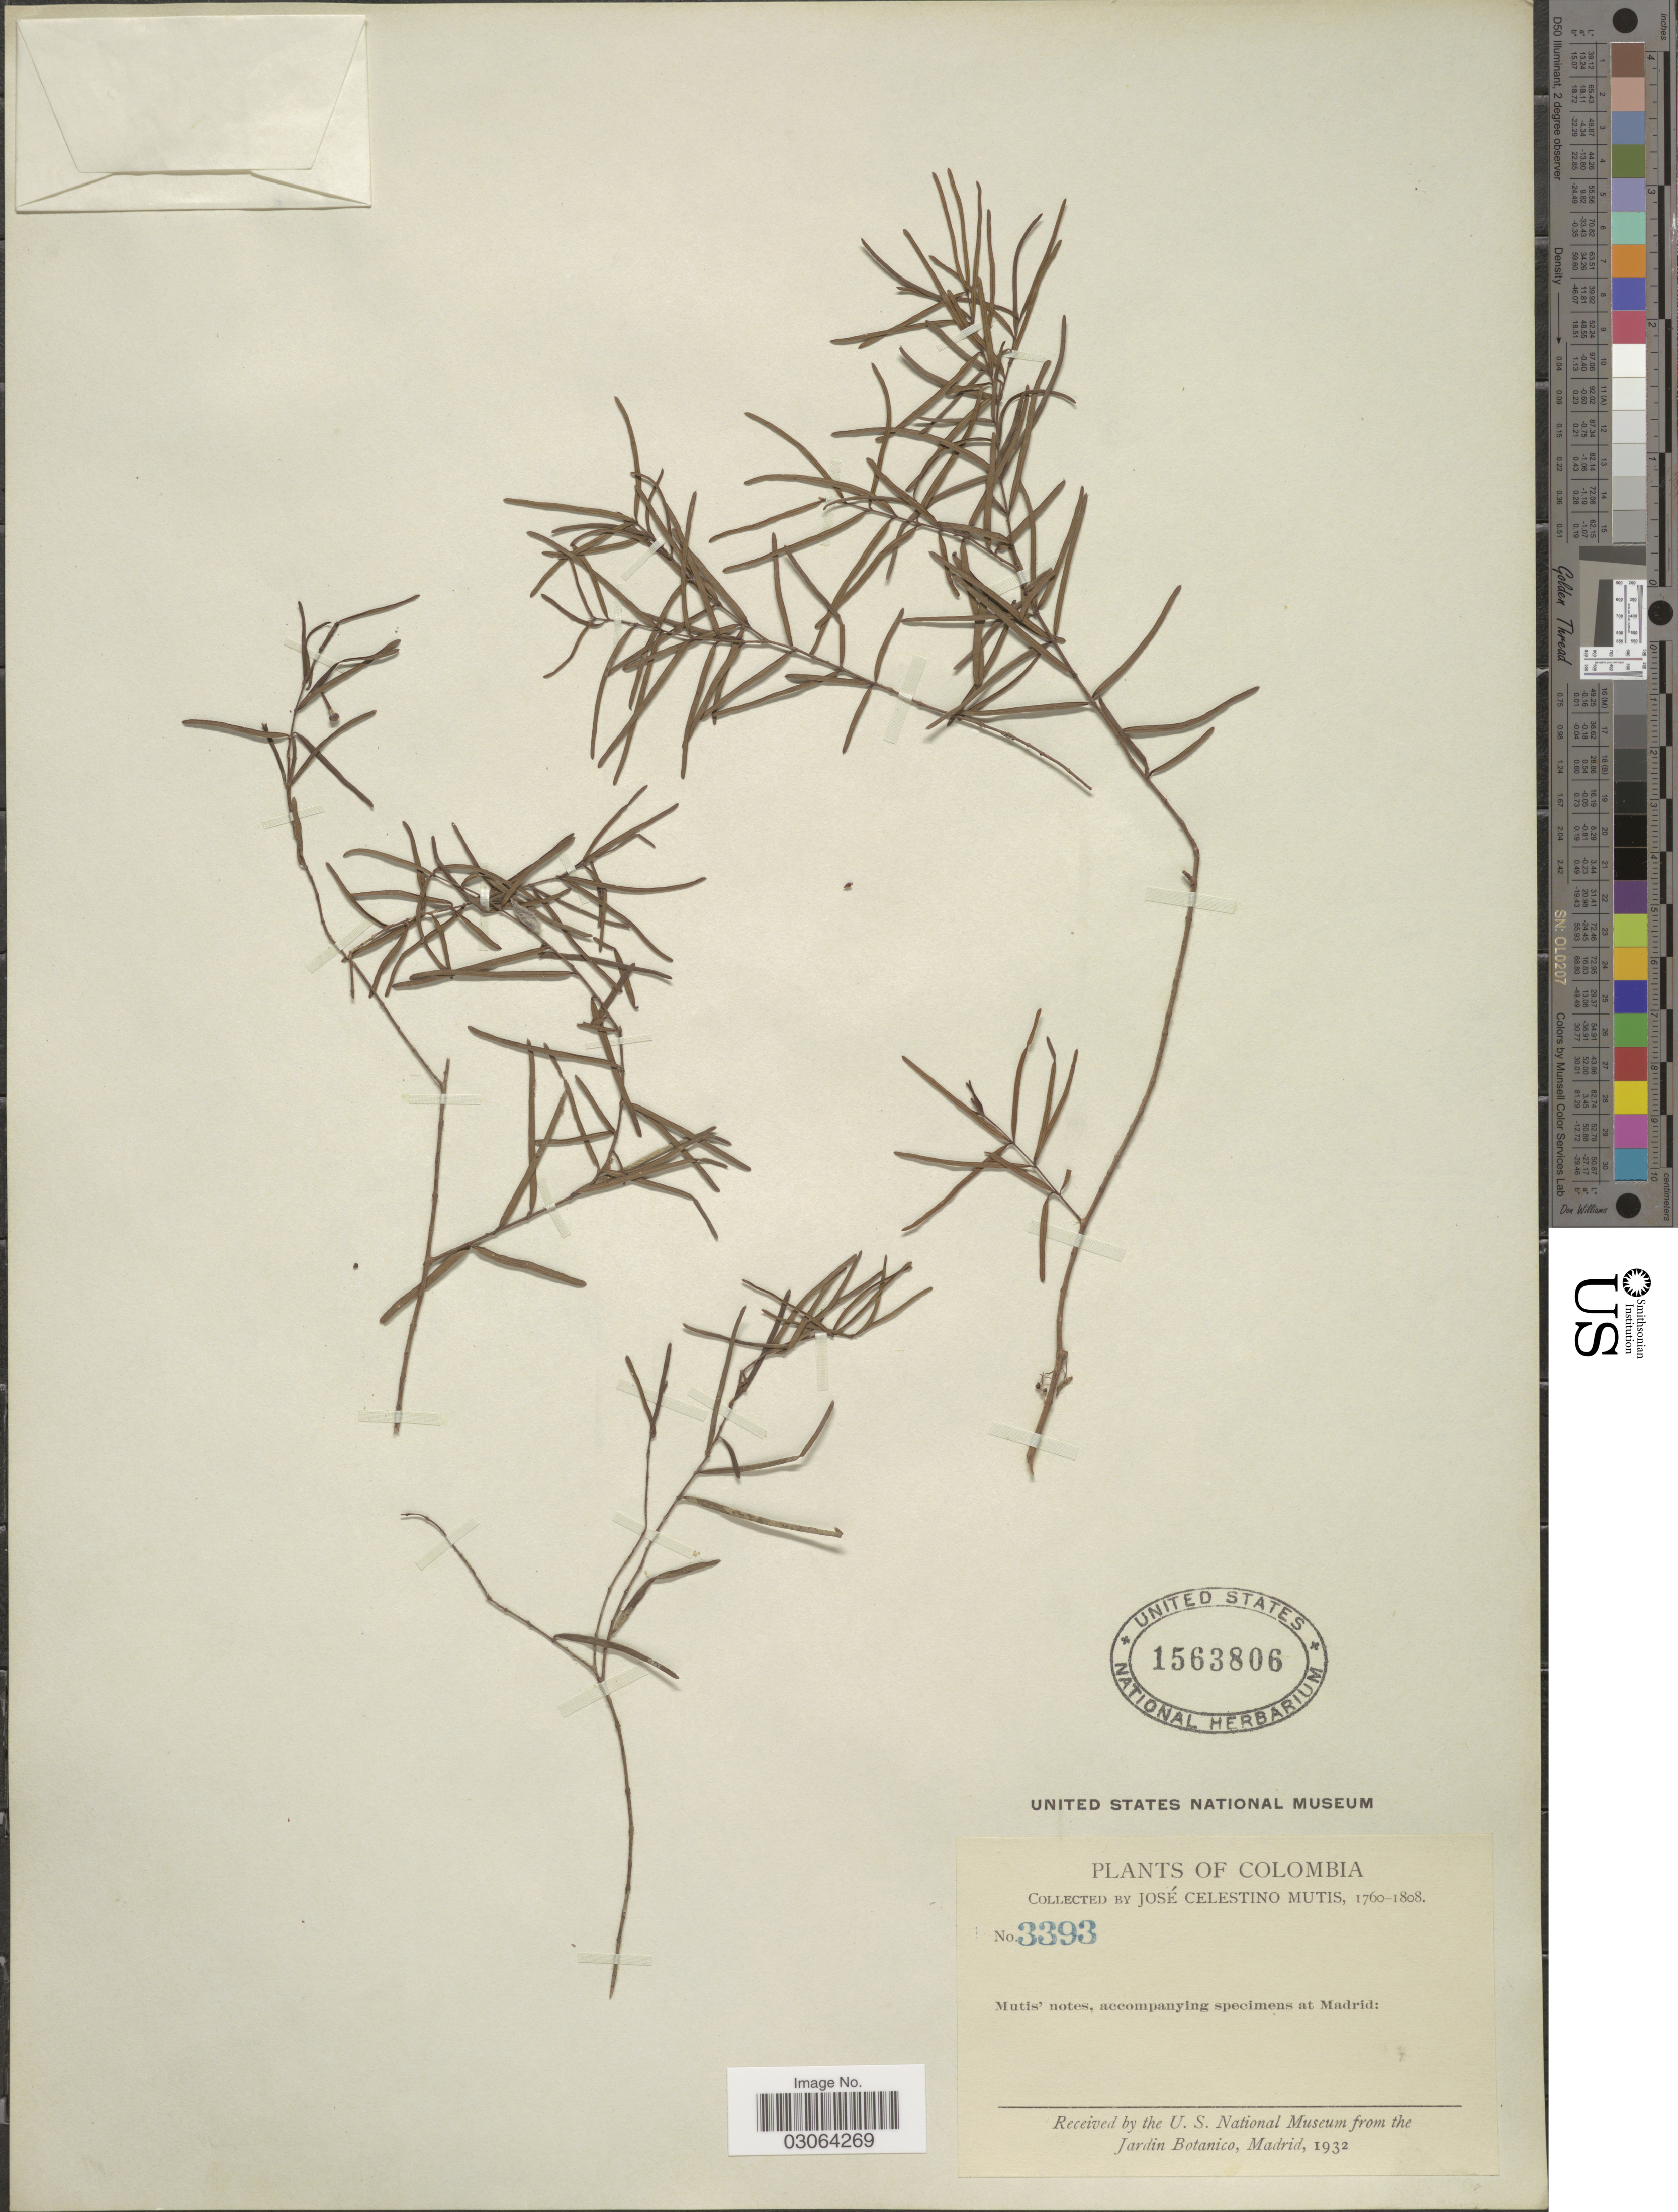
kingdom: Plantae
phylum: Tracheophyta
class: Magnoliopsida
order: Solanales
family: Solanaceae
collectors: J. C. B. Mutis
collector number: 3393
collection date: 1760/1808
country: Colombia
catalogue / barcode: US 1563806